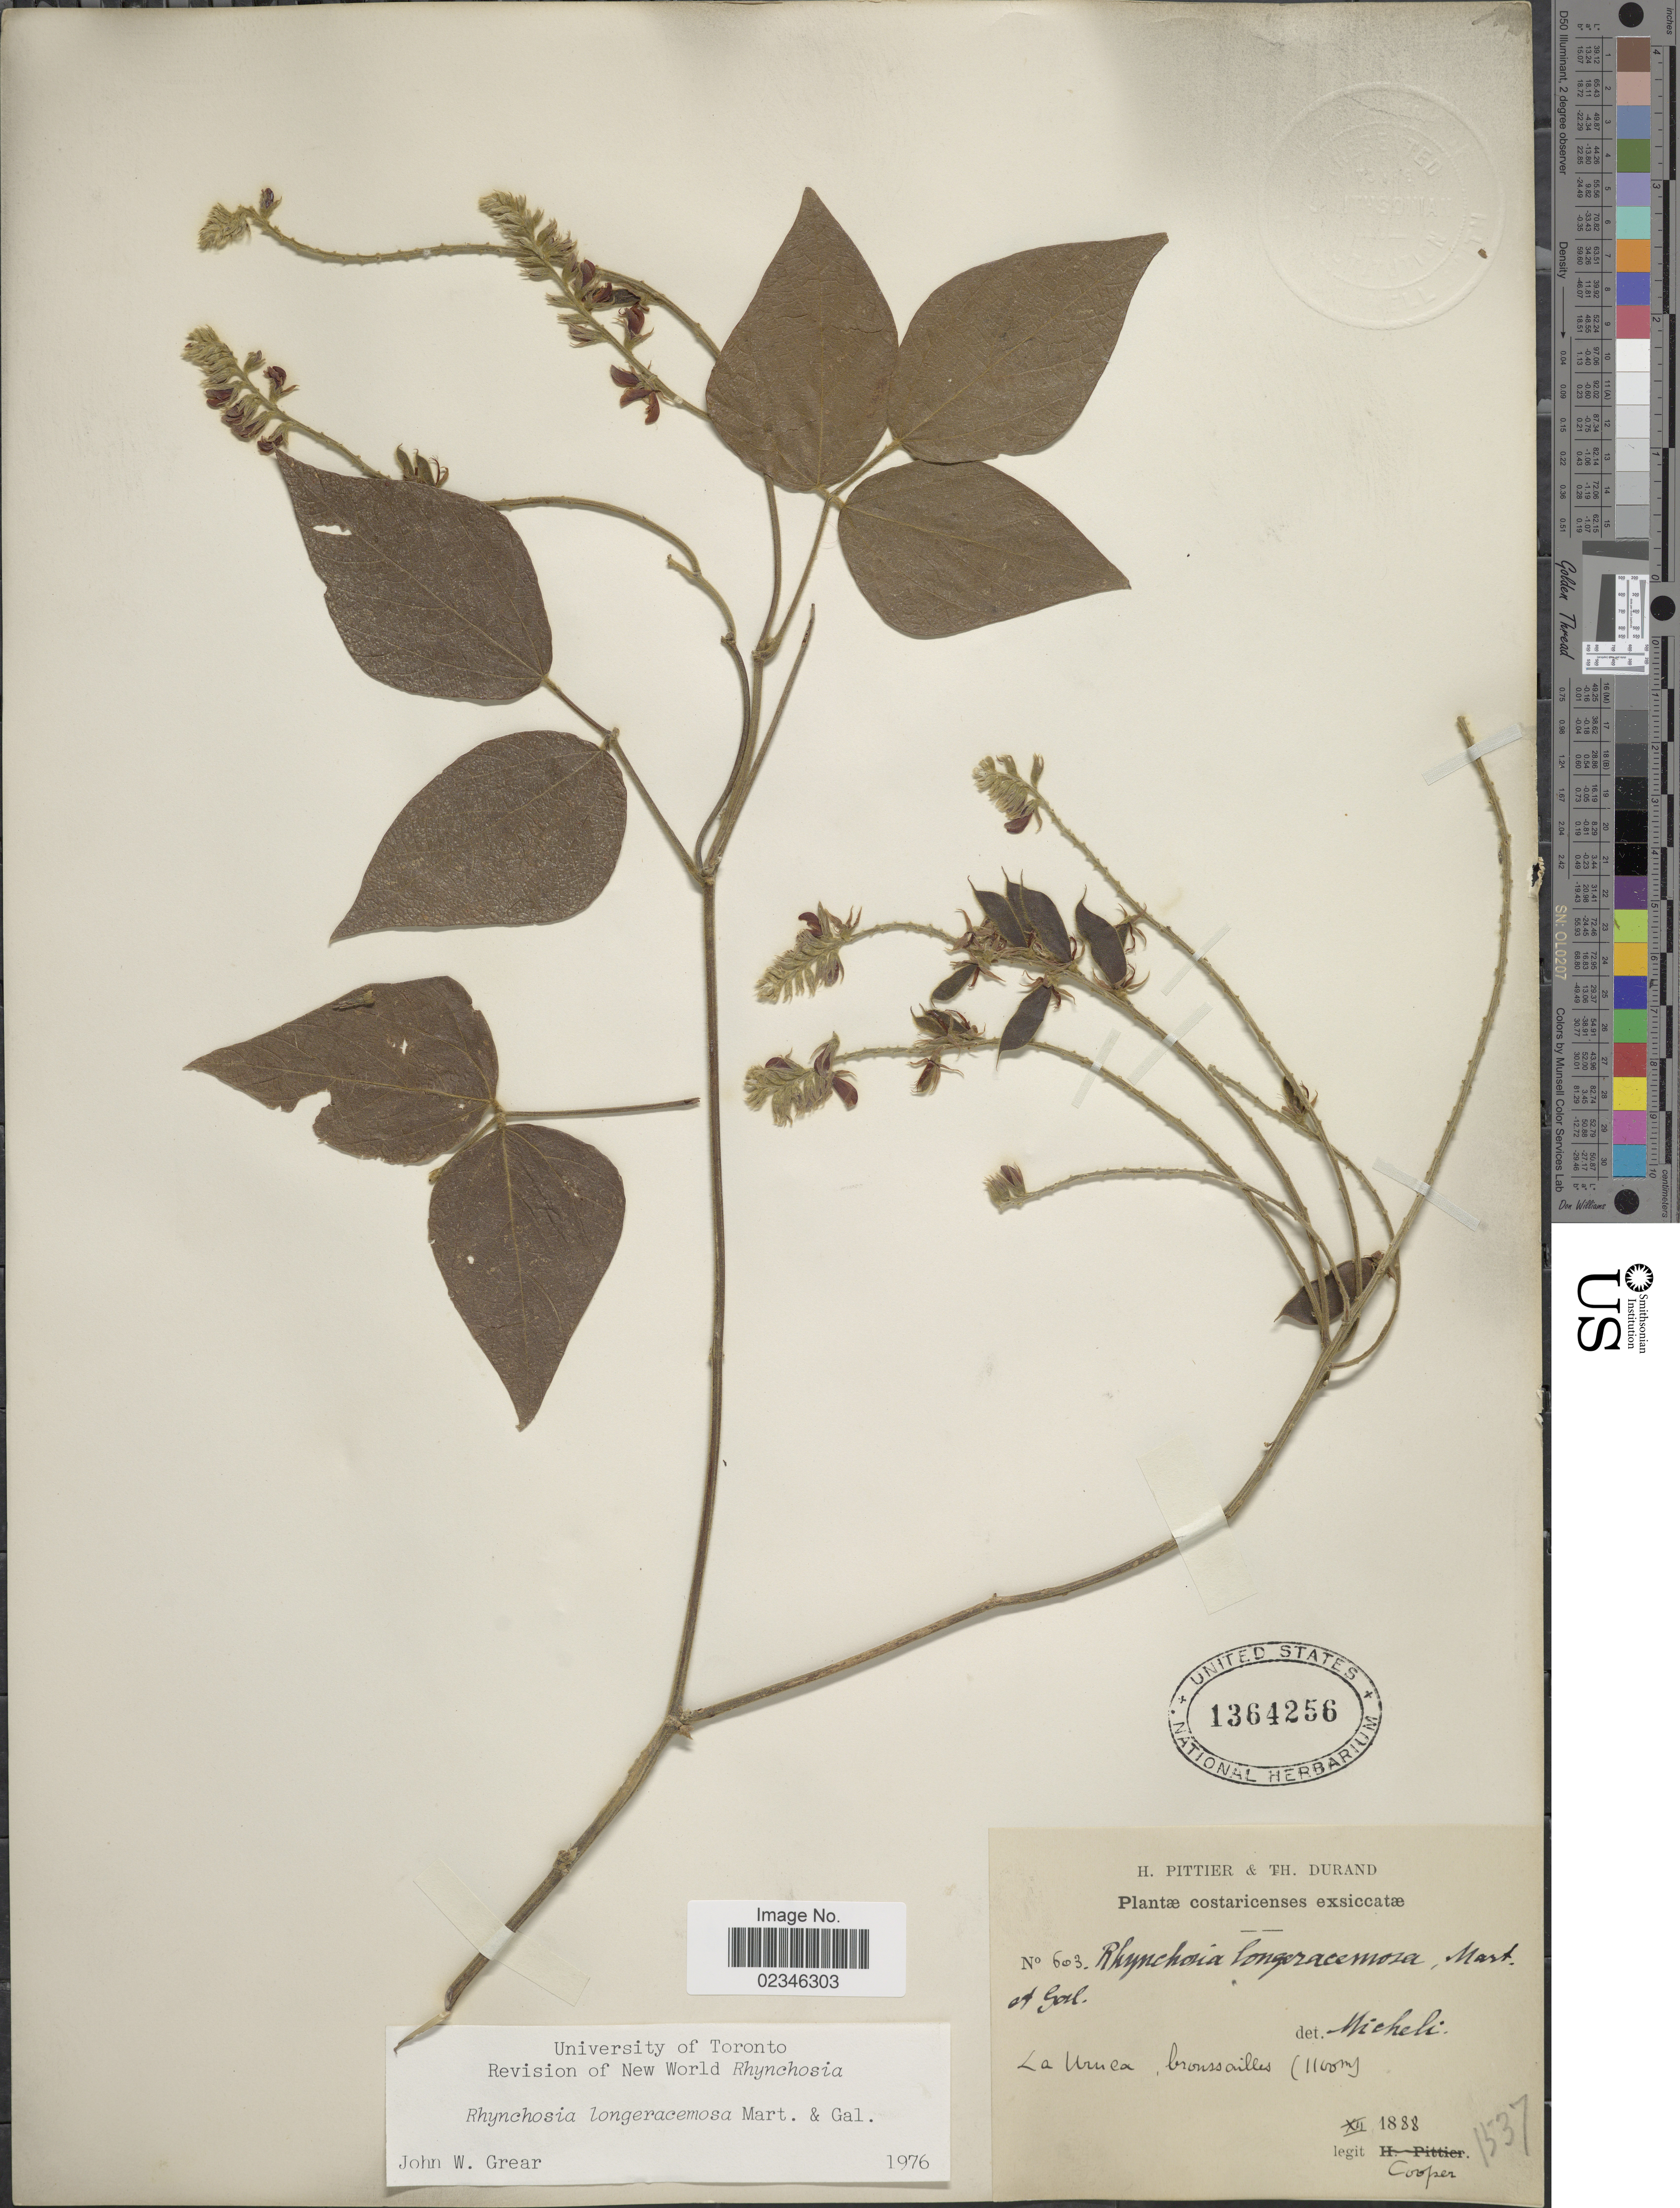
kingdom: Plantae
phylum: Tracheophyta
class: Magnoliopsida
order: Fabales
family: Fabaceae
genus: Rhynchosia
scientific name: Rhynchosia longeracemosa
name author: M. Martens & Galeotti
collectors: -- Cooper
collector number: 603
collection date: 1888-12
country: Costa Rica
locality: Costaricenses. La Uruca, bronssailles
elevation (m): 1100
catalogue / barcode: US 1364256